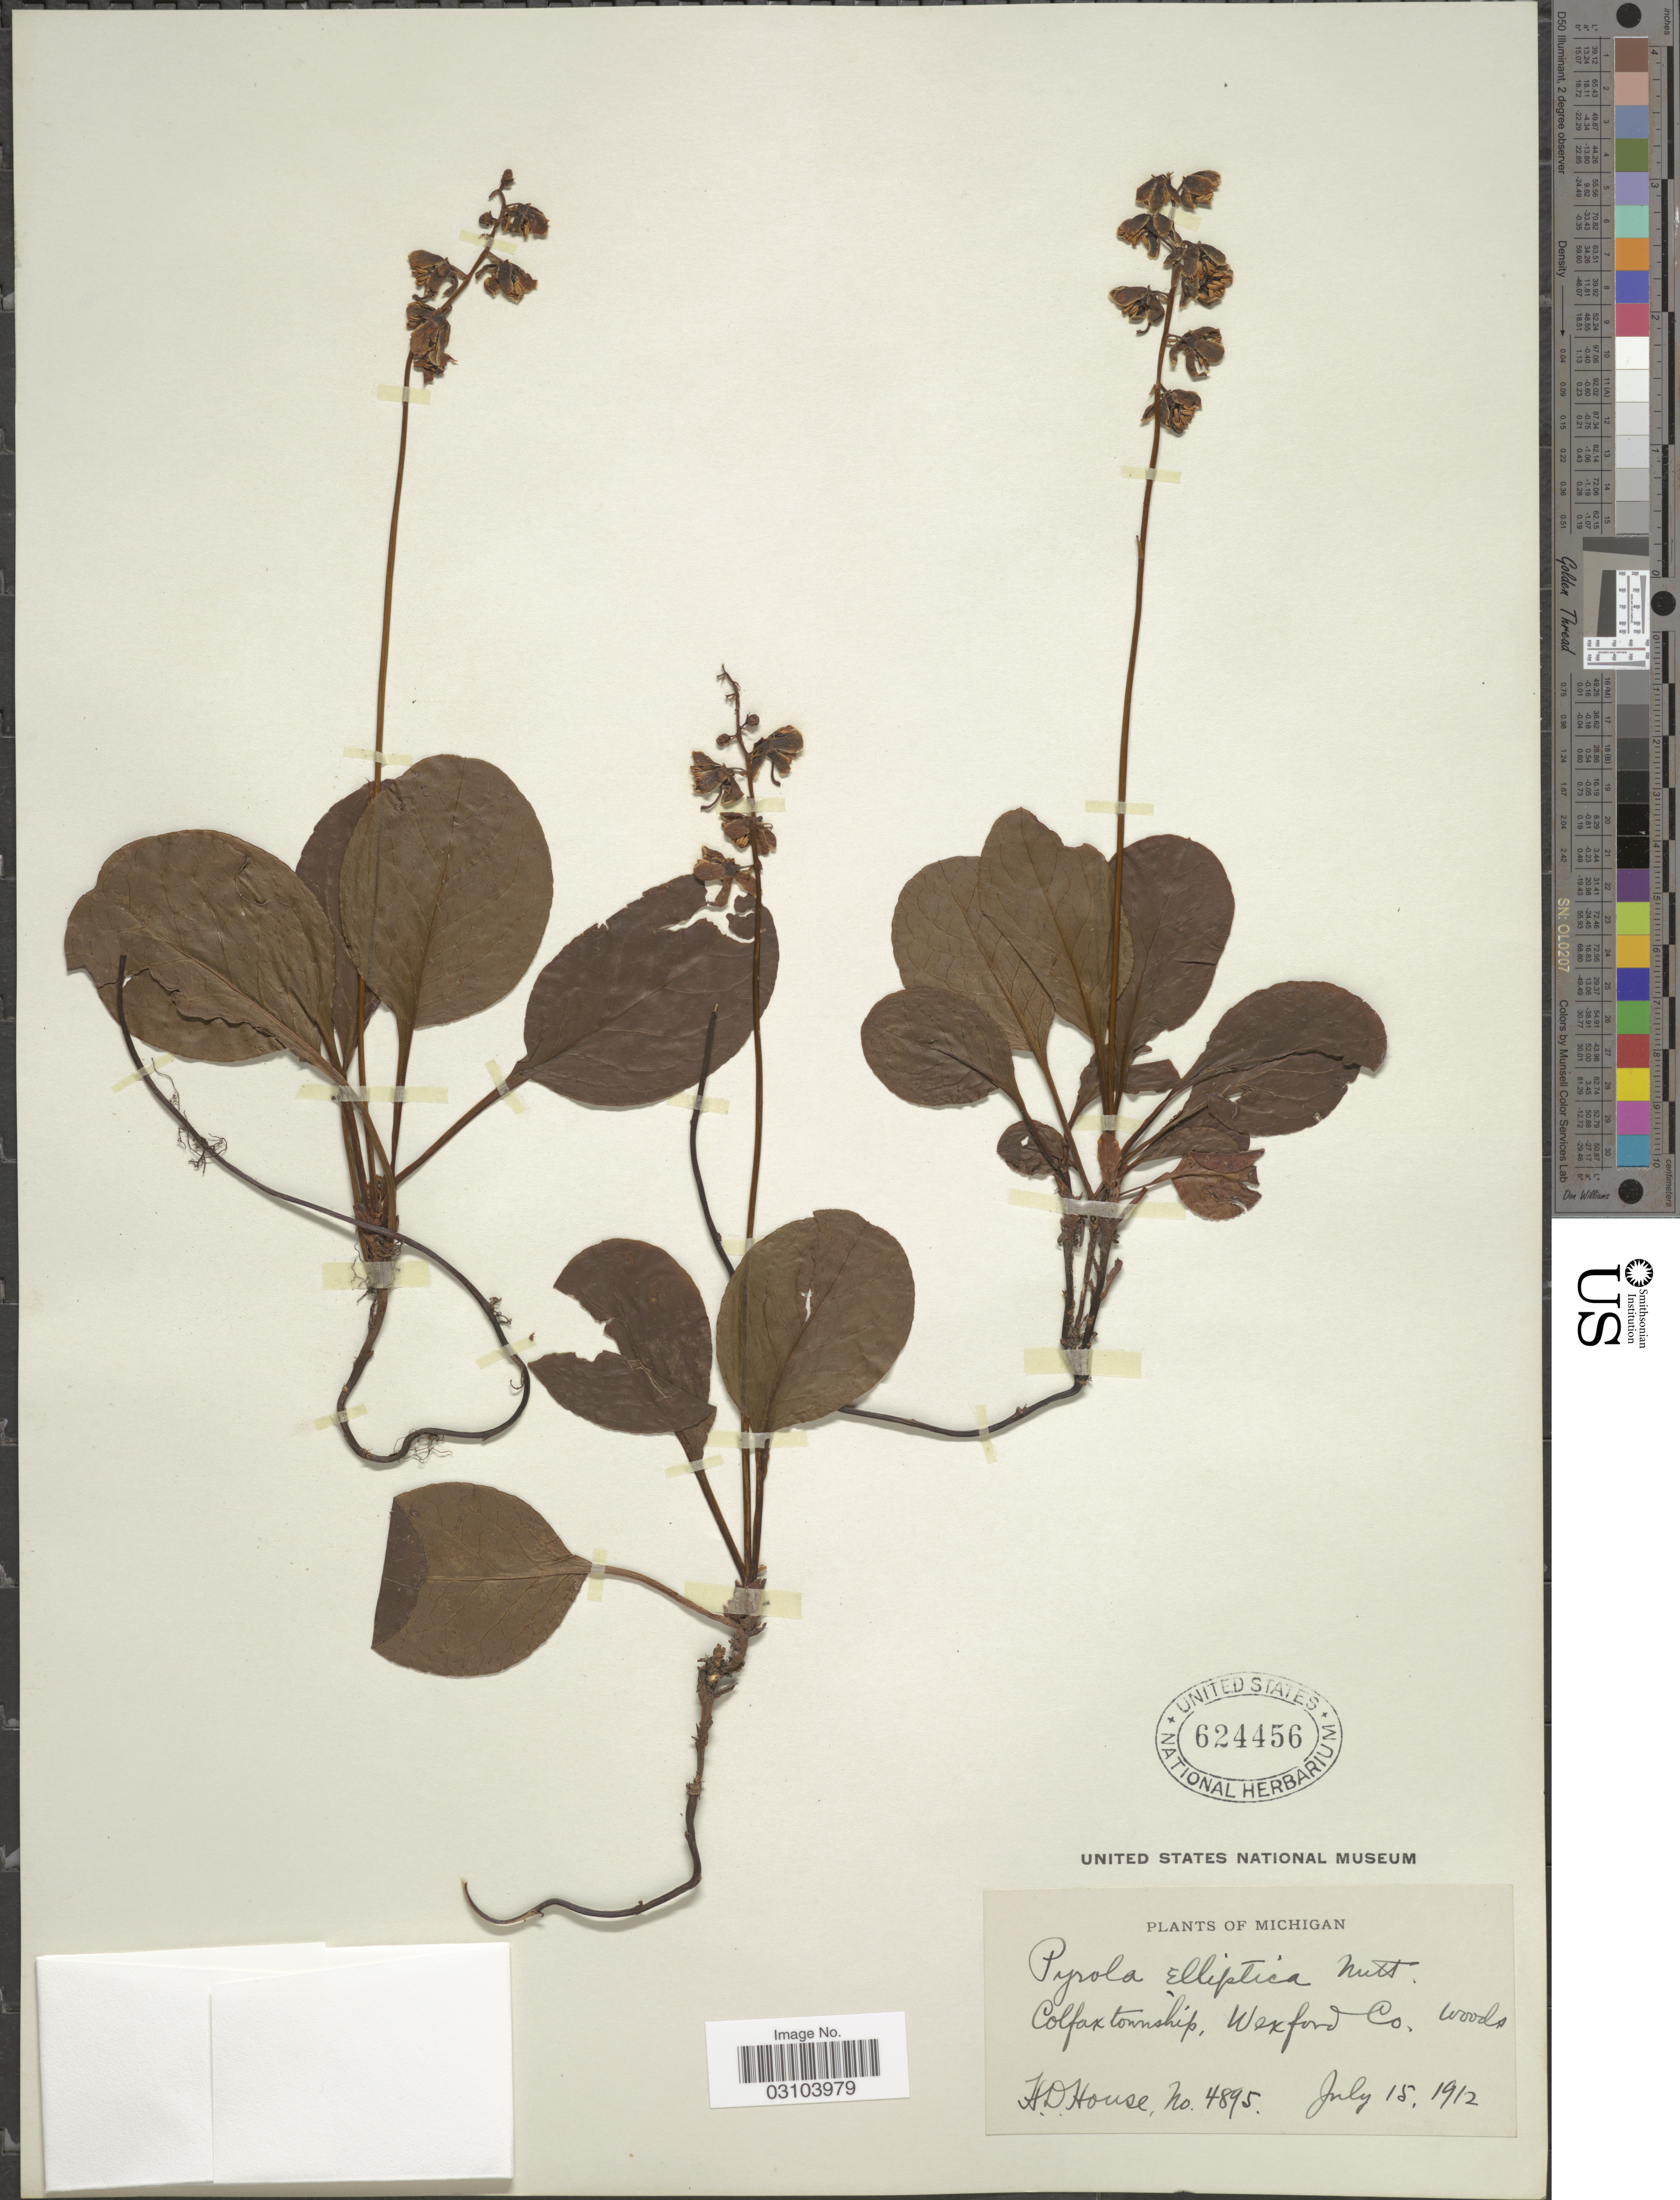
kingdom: Plantae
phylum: Tracheophyta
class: Magnoliopsida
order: Ericales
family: Ericaceae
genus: Pyrola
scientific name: Pyrola elliptica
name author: Nutt.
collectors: H. D. House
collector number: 4895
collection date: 1912-07-15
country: United States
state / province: Michigan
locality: Colfaxtownship, Wexford Co.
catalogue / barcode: US 624456